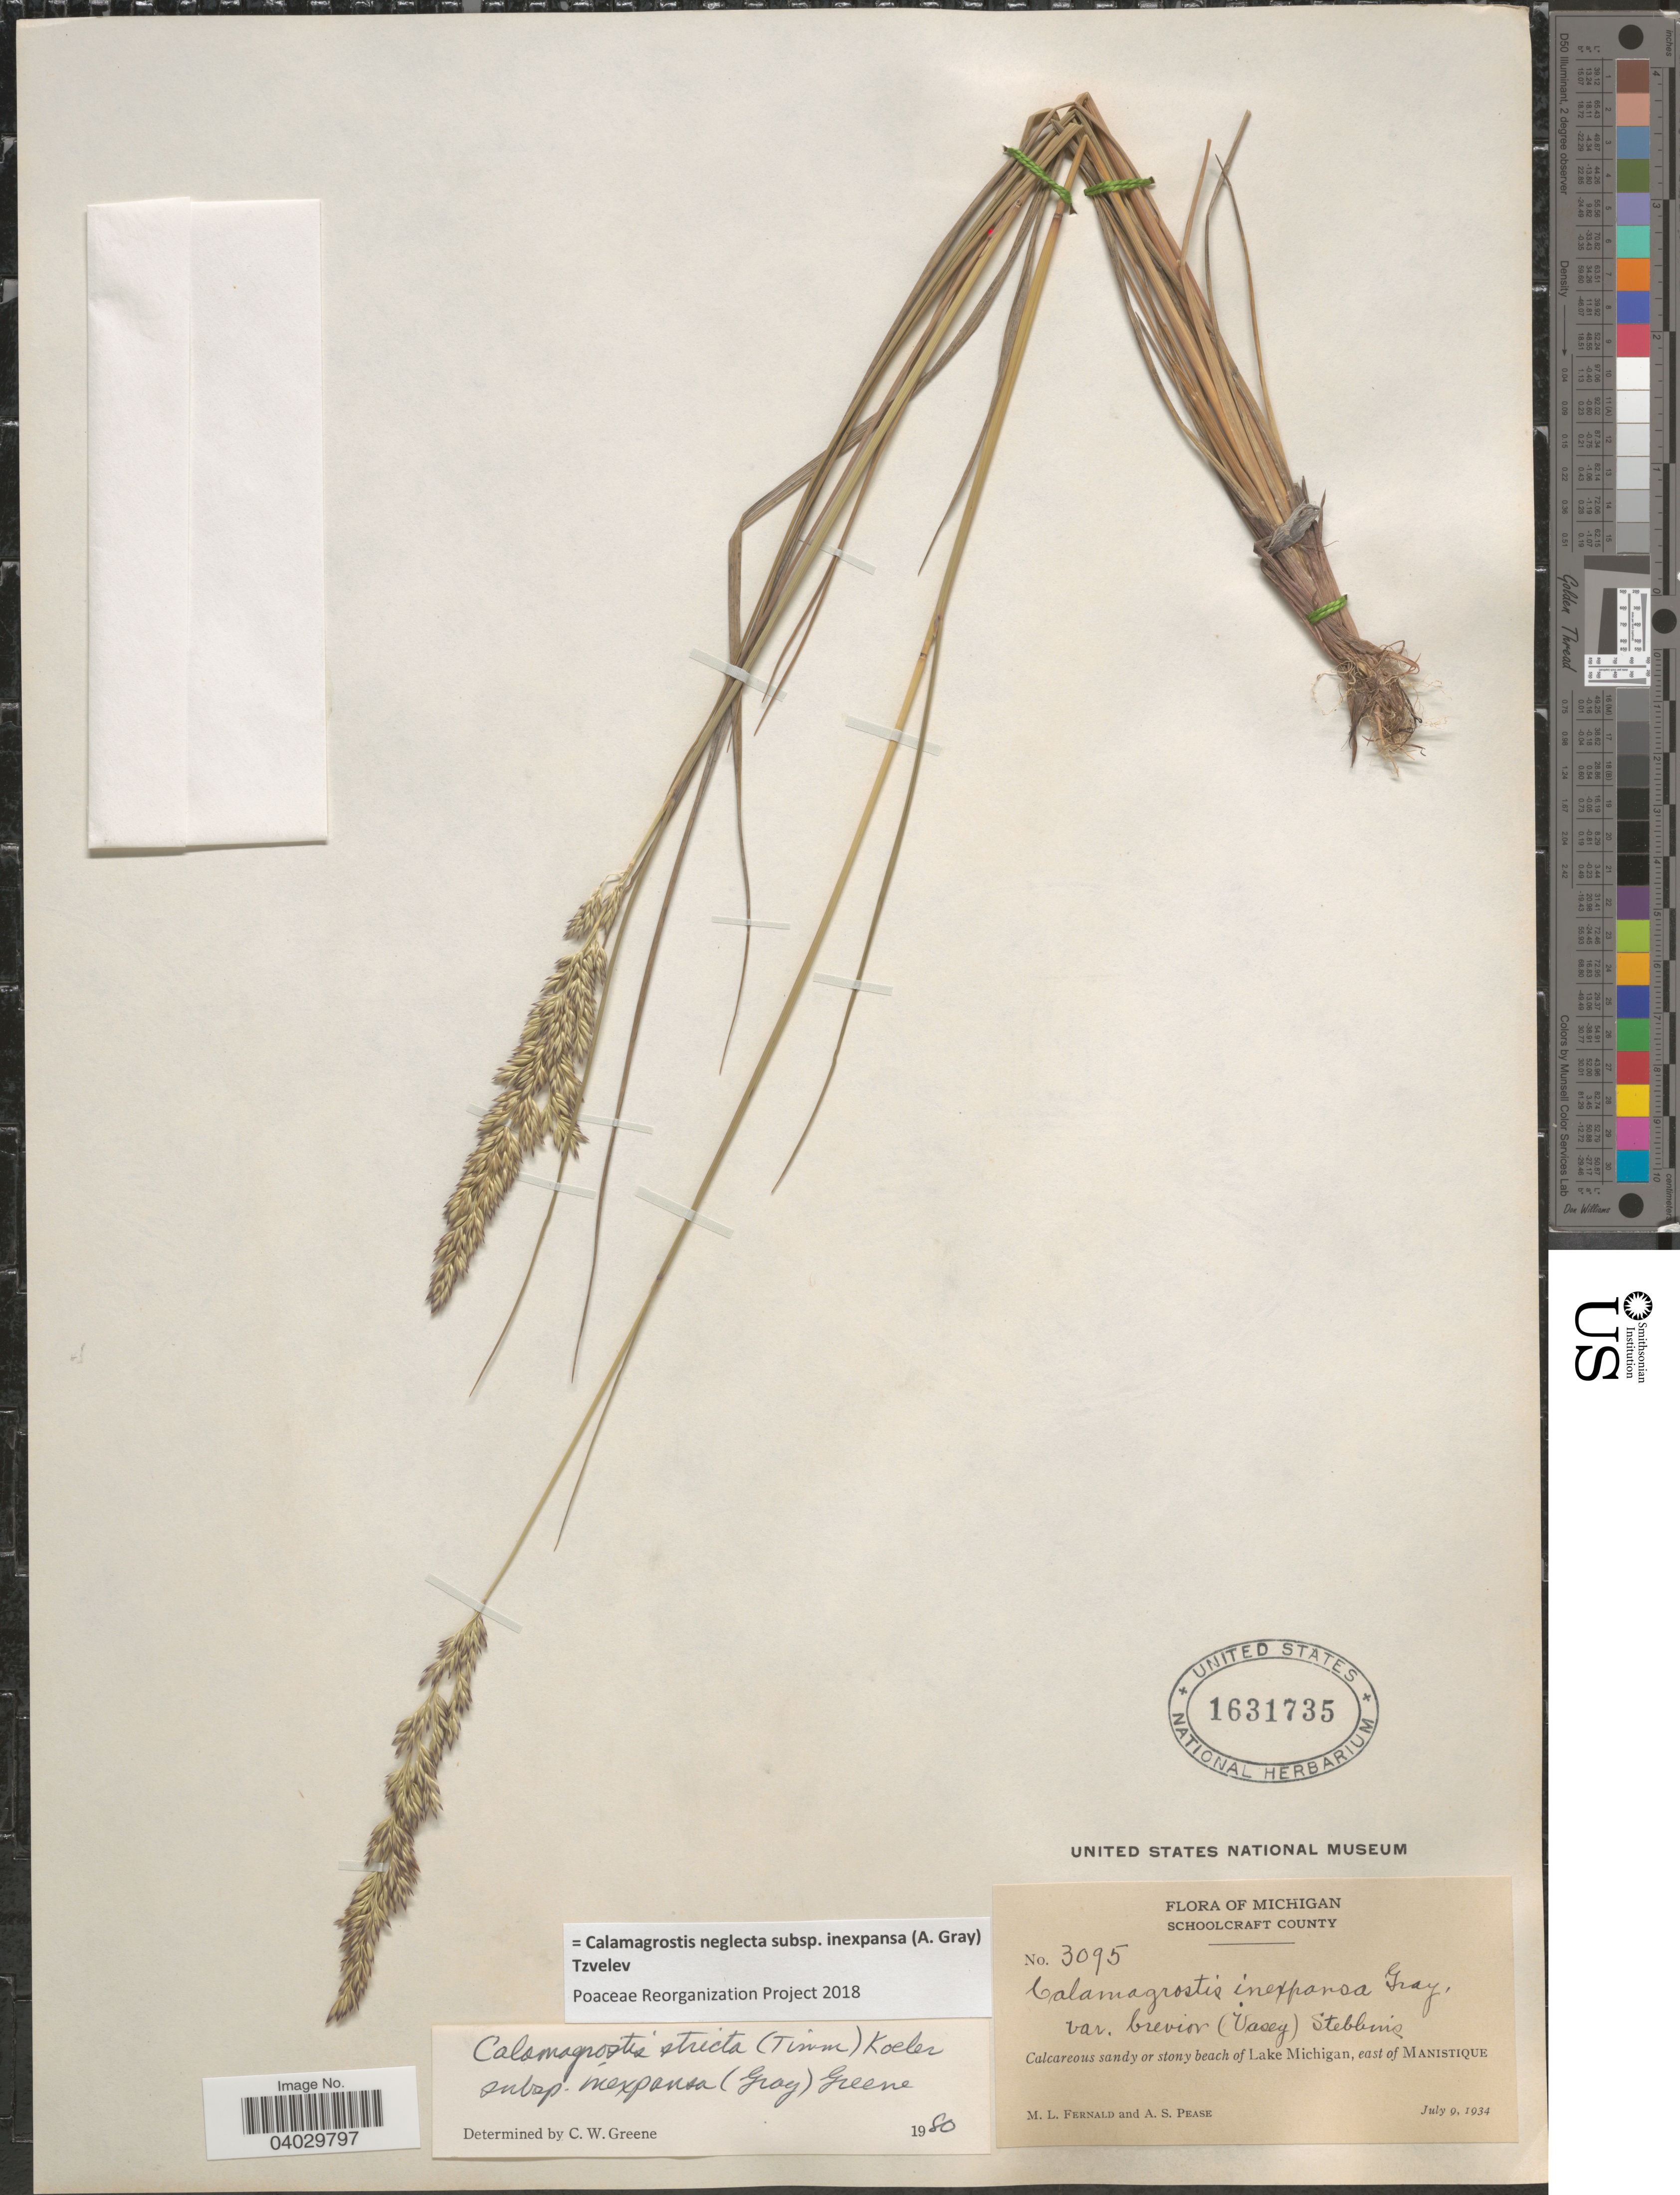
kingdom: Plantae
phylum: Tracheophyta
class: Liliopsida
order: Poales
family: Poaceae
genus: Calamagrostis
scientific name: Calamagrostis neglecta subsp. inexpansa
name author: (A. Gray) Tzvelev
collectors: M. L. Fernald & A. S. Pease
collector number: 3095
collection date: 1934-07-09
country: United States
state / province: Michigan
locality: Schoolcraft County. Calcareous sandy or stony beach of Lake Michigan, east of Manistique.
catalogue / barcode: US 1631735